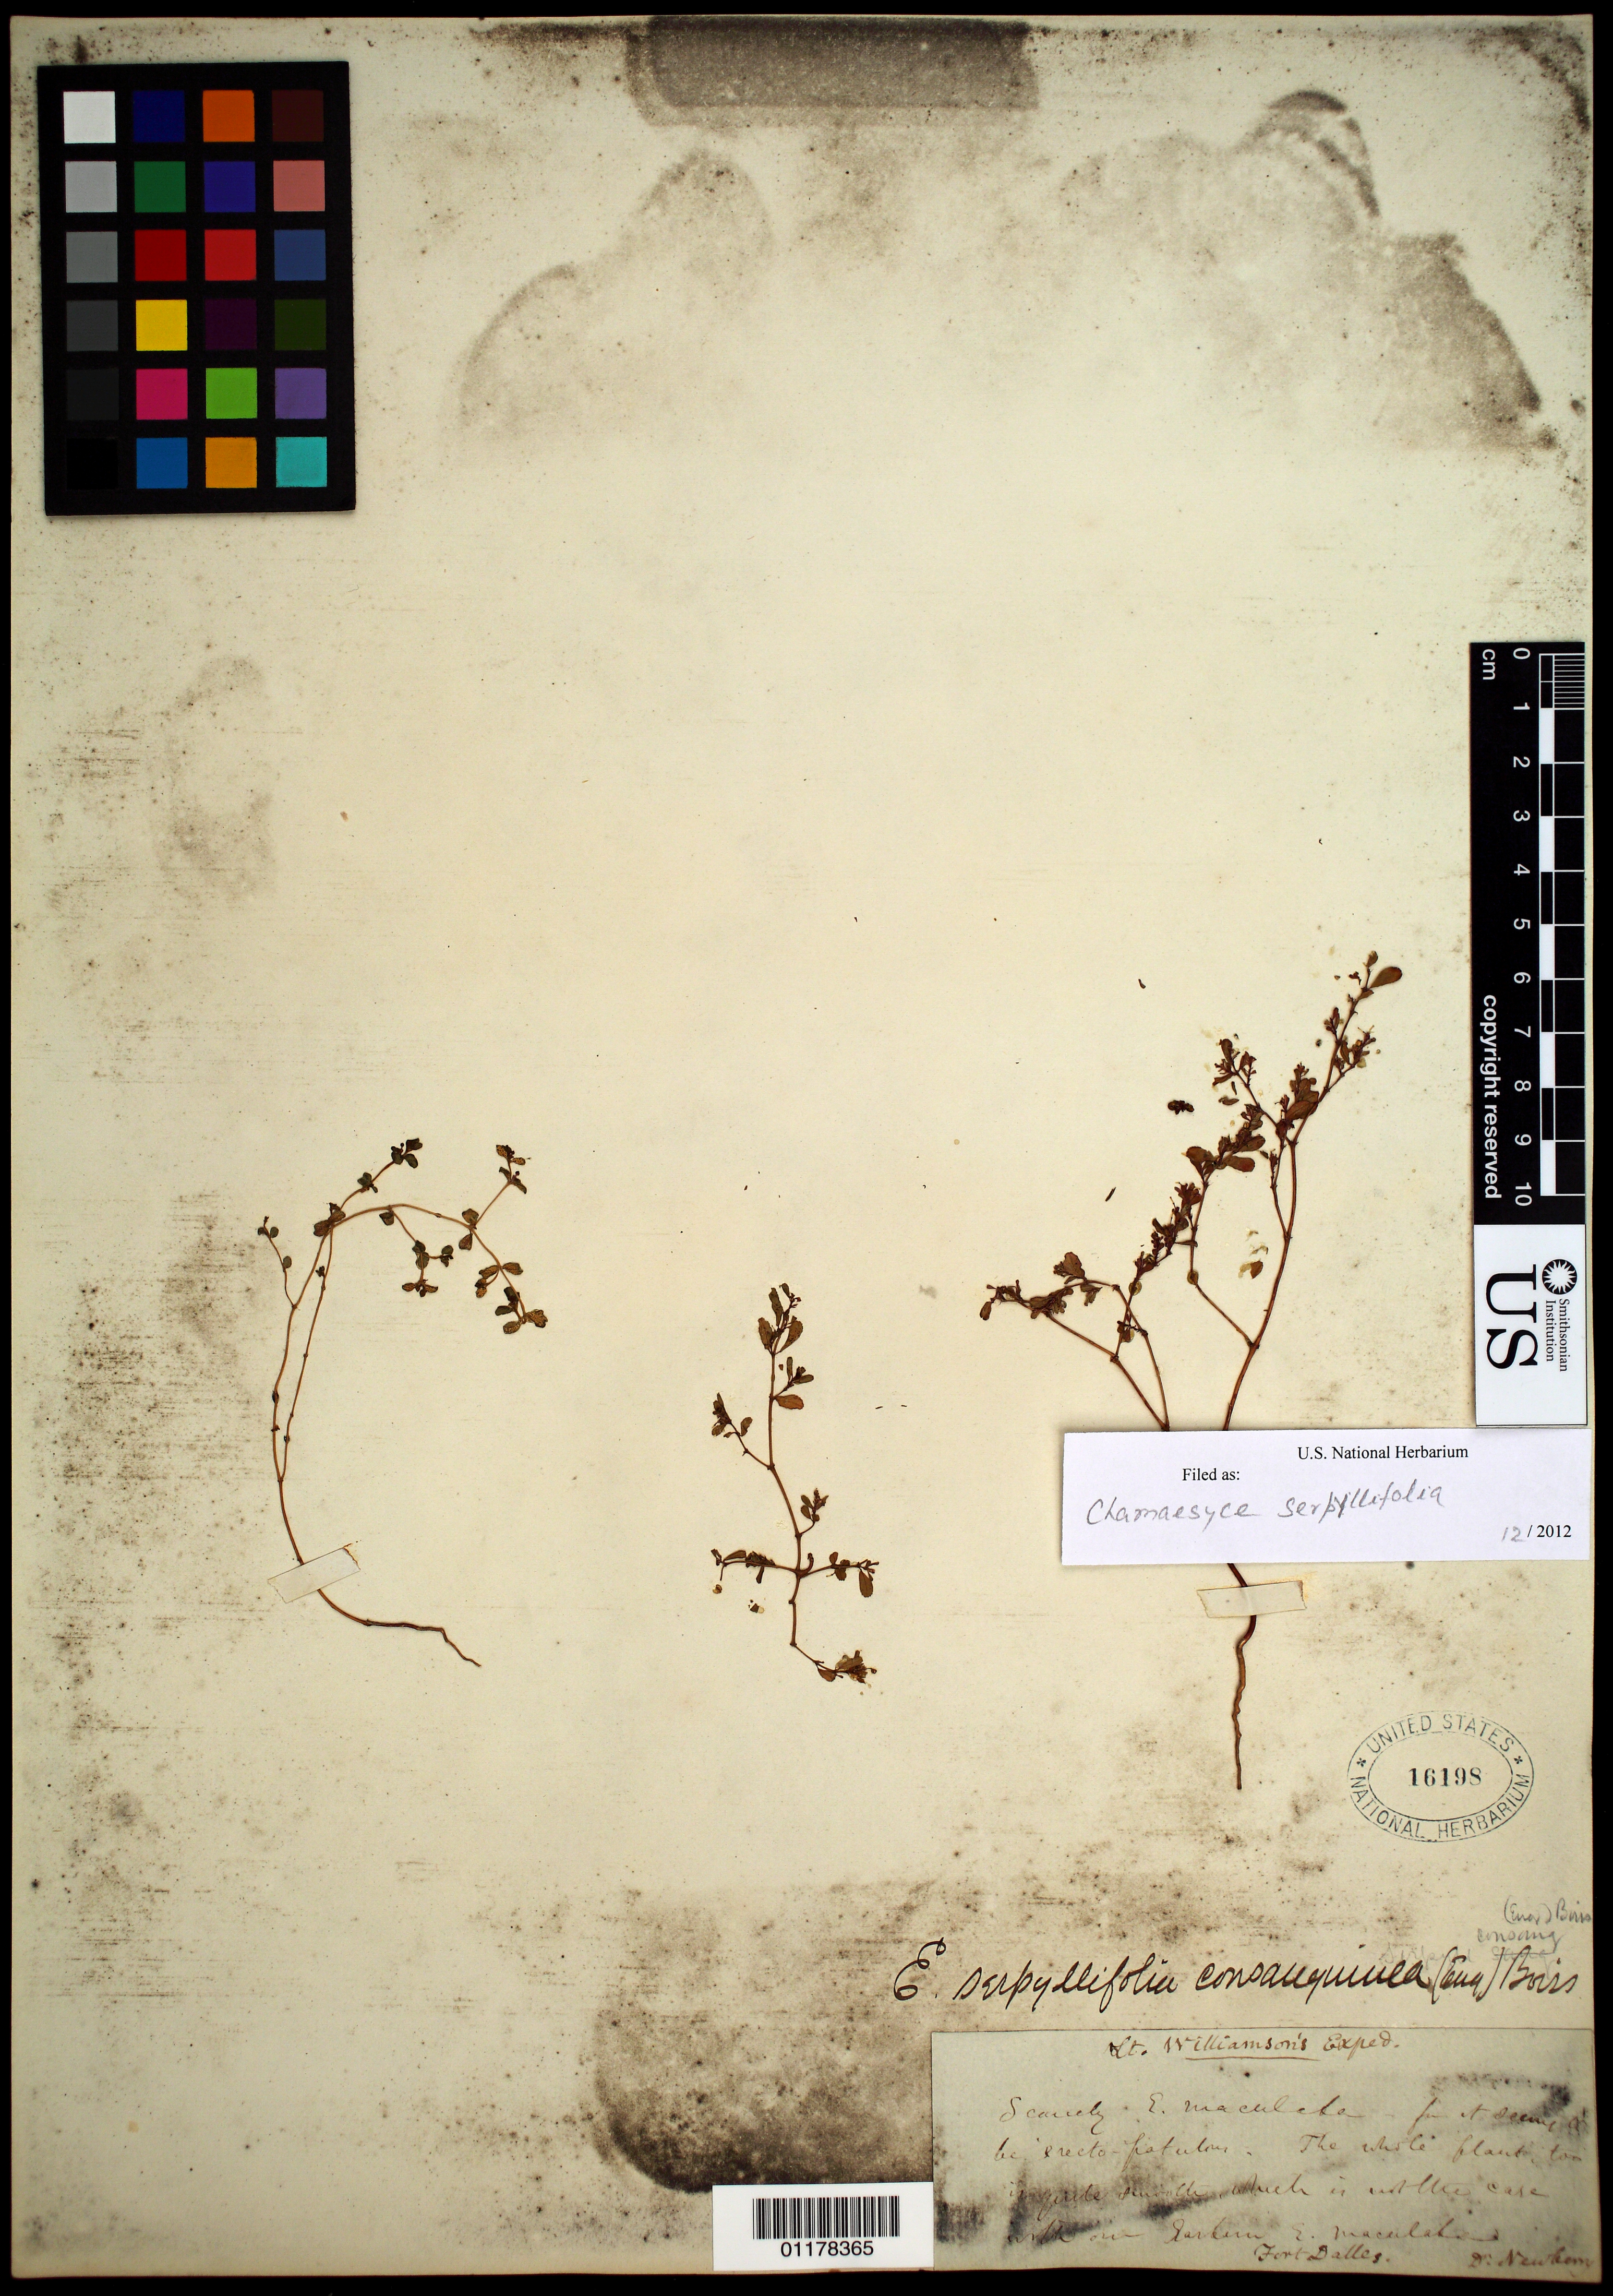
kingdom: Plantae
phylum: Tracheophyta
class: Magnoliopsida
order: Malpighiales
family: Euphorbiaceae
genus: Euphorbia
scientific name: Euphorbia serpillifolia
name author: Pers.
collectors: J. S. Newberry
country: United States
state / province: Oregon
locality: Fort Dalles.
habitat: Alkaline soil.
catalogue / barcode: US 16198